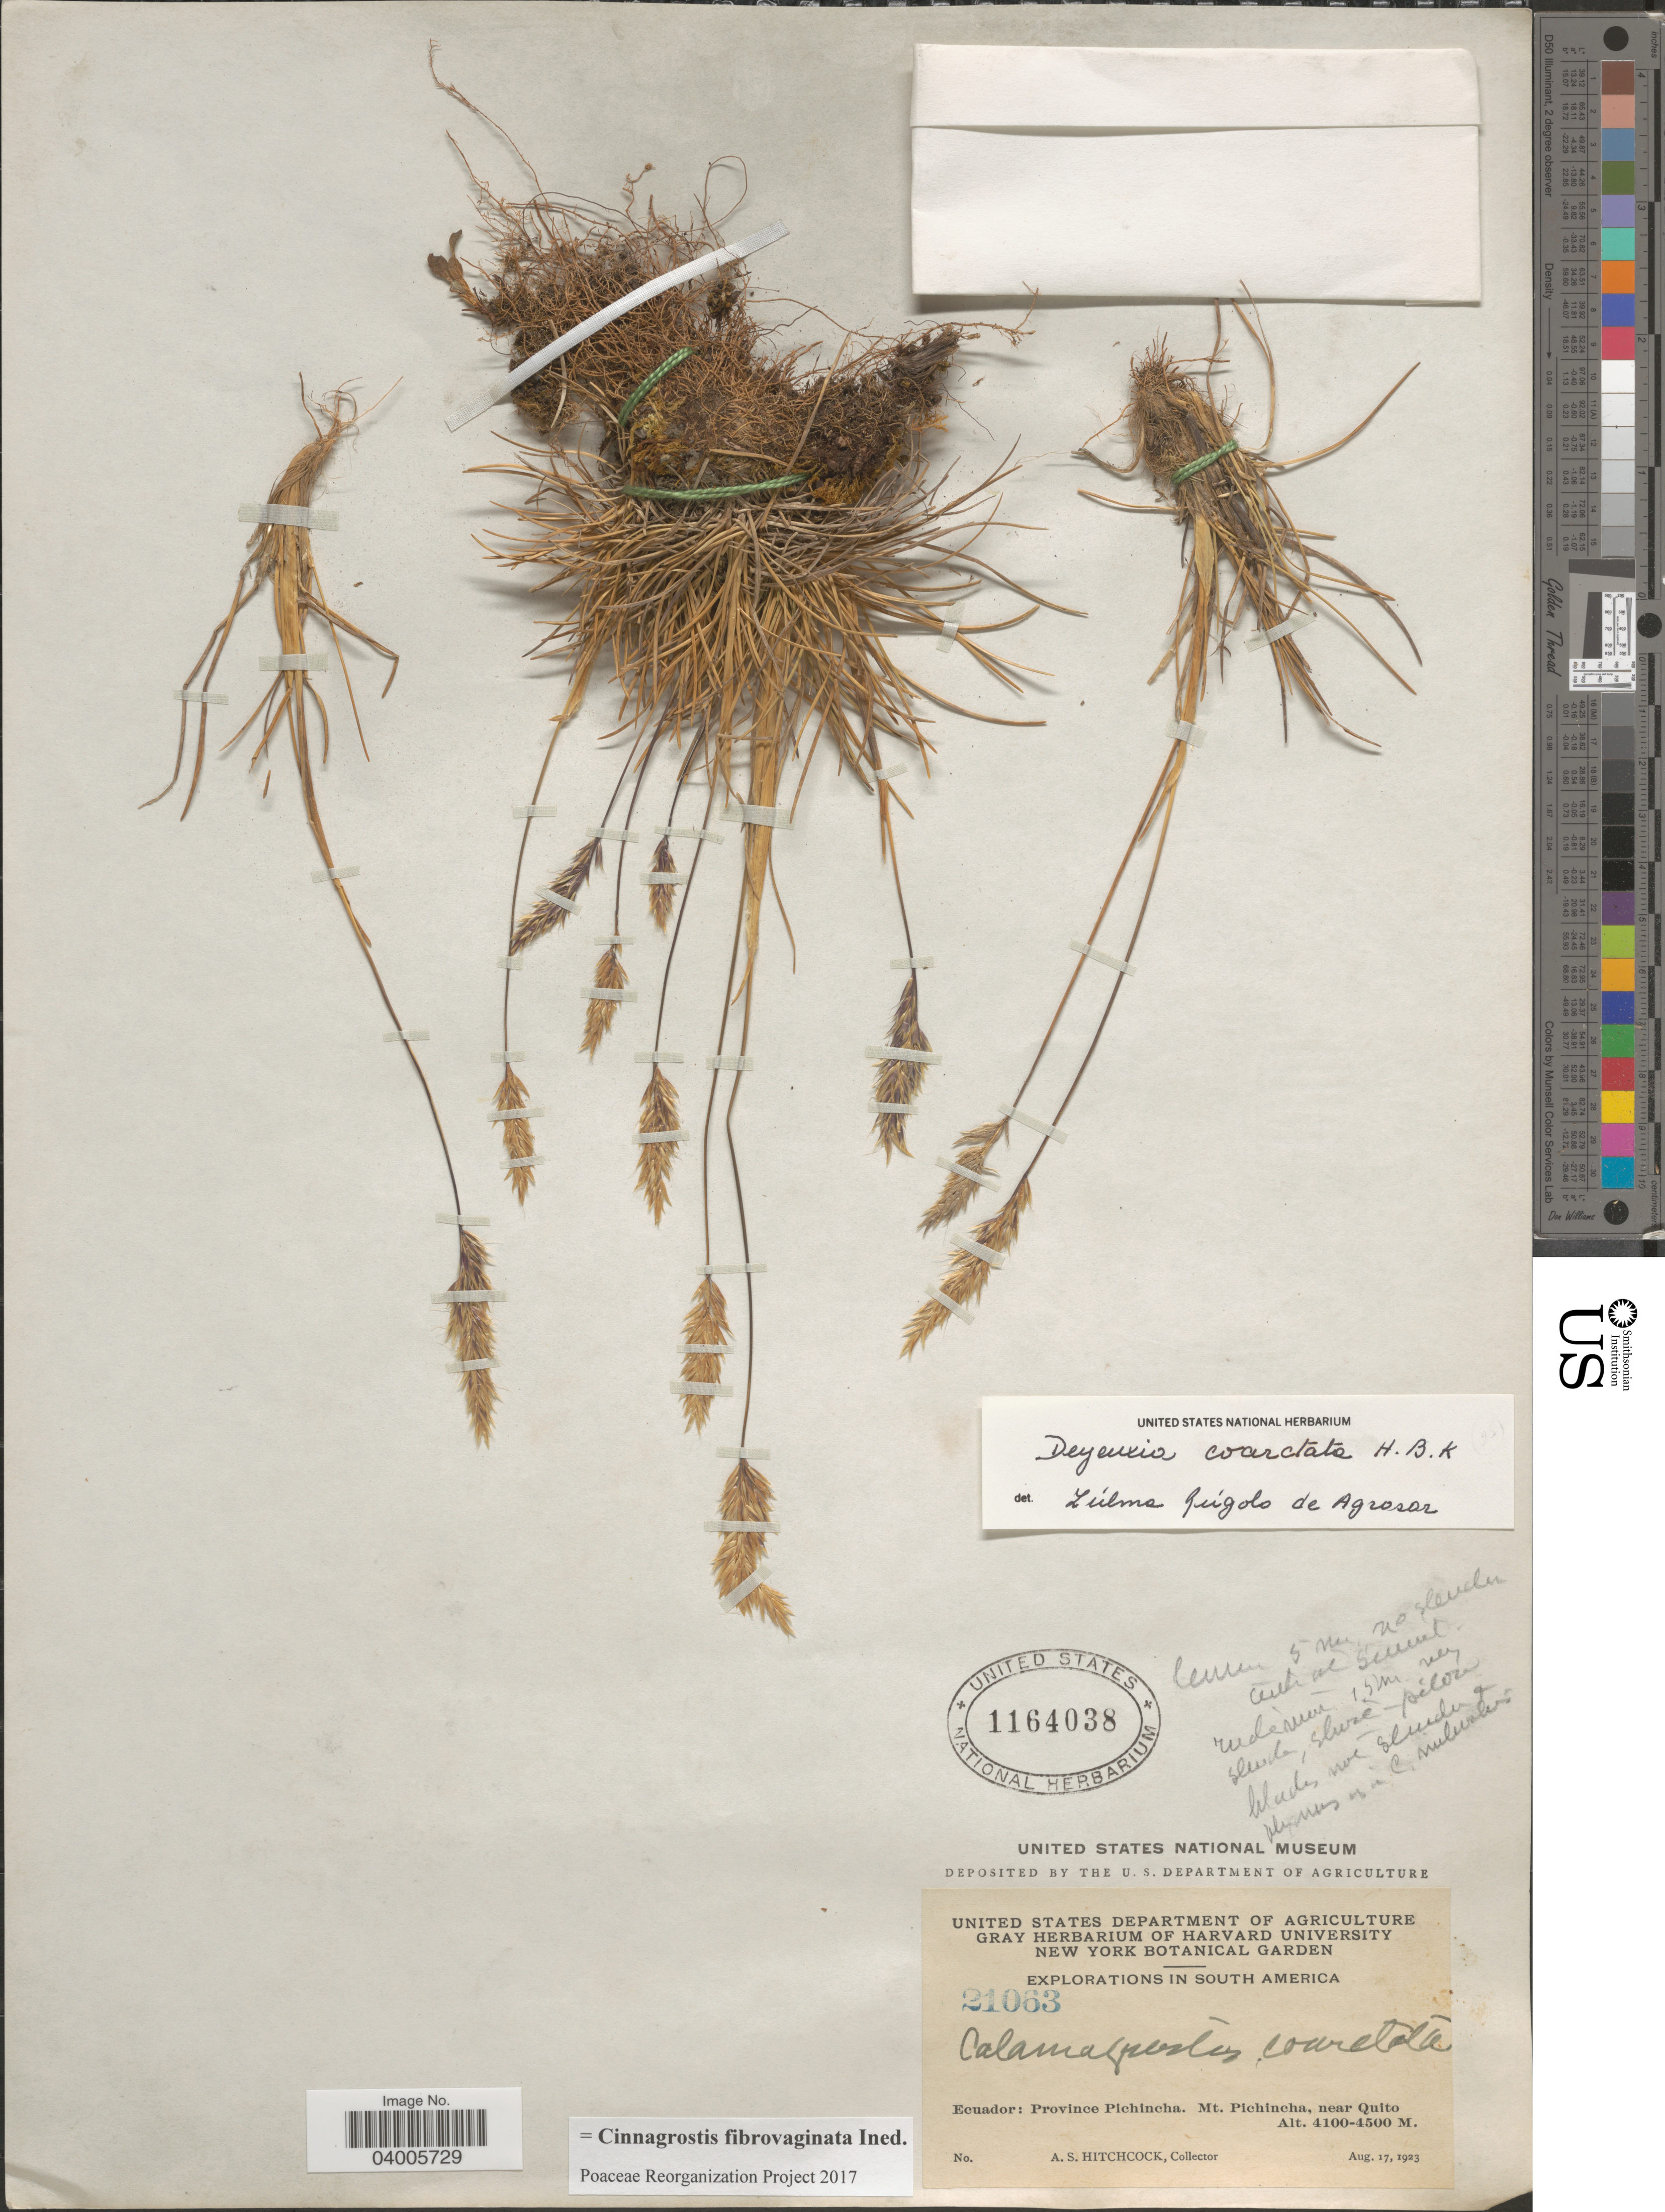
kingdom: Plantae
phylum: Tracheophyta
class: Liliopsida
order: Poales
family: Poaceae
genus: Cinnagrostis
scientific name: Cinnagrostis coarctata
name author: (Kunth) P.M. Peterson et al.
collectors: A. S. Hitchcock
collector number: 21063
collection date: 1923-08-17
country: Ecuador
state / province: Pichincha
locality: Mt. Pichincha, near Quito.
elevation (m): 4100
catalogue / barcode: US 1164038